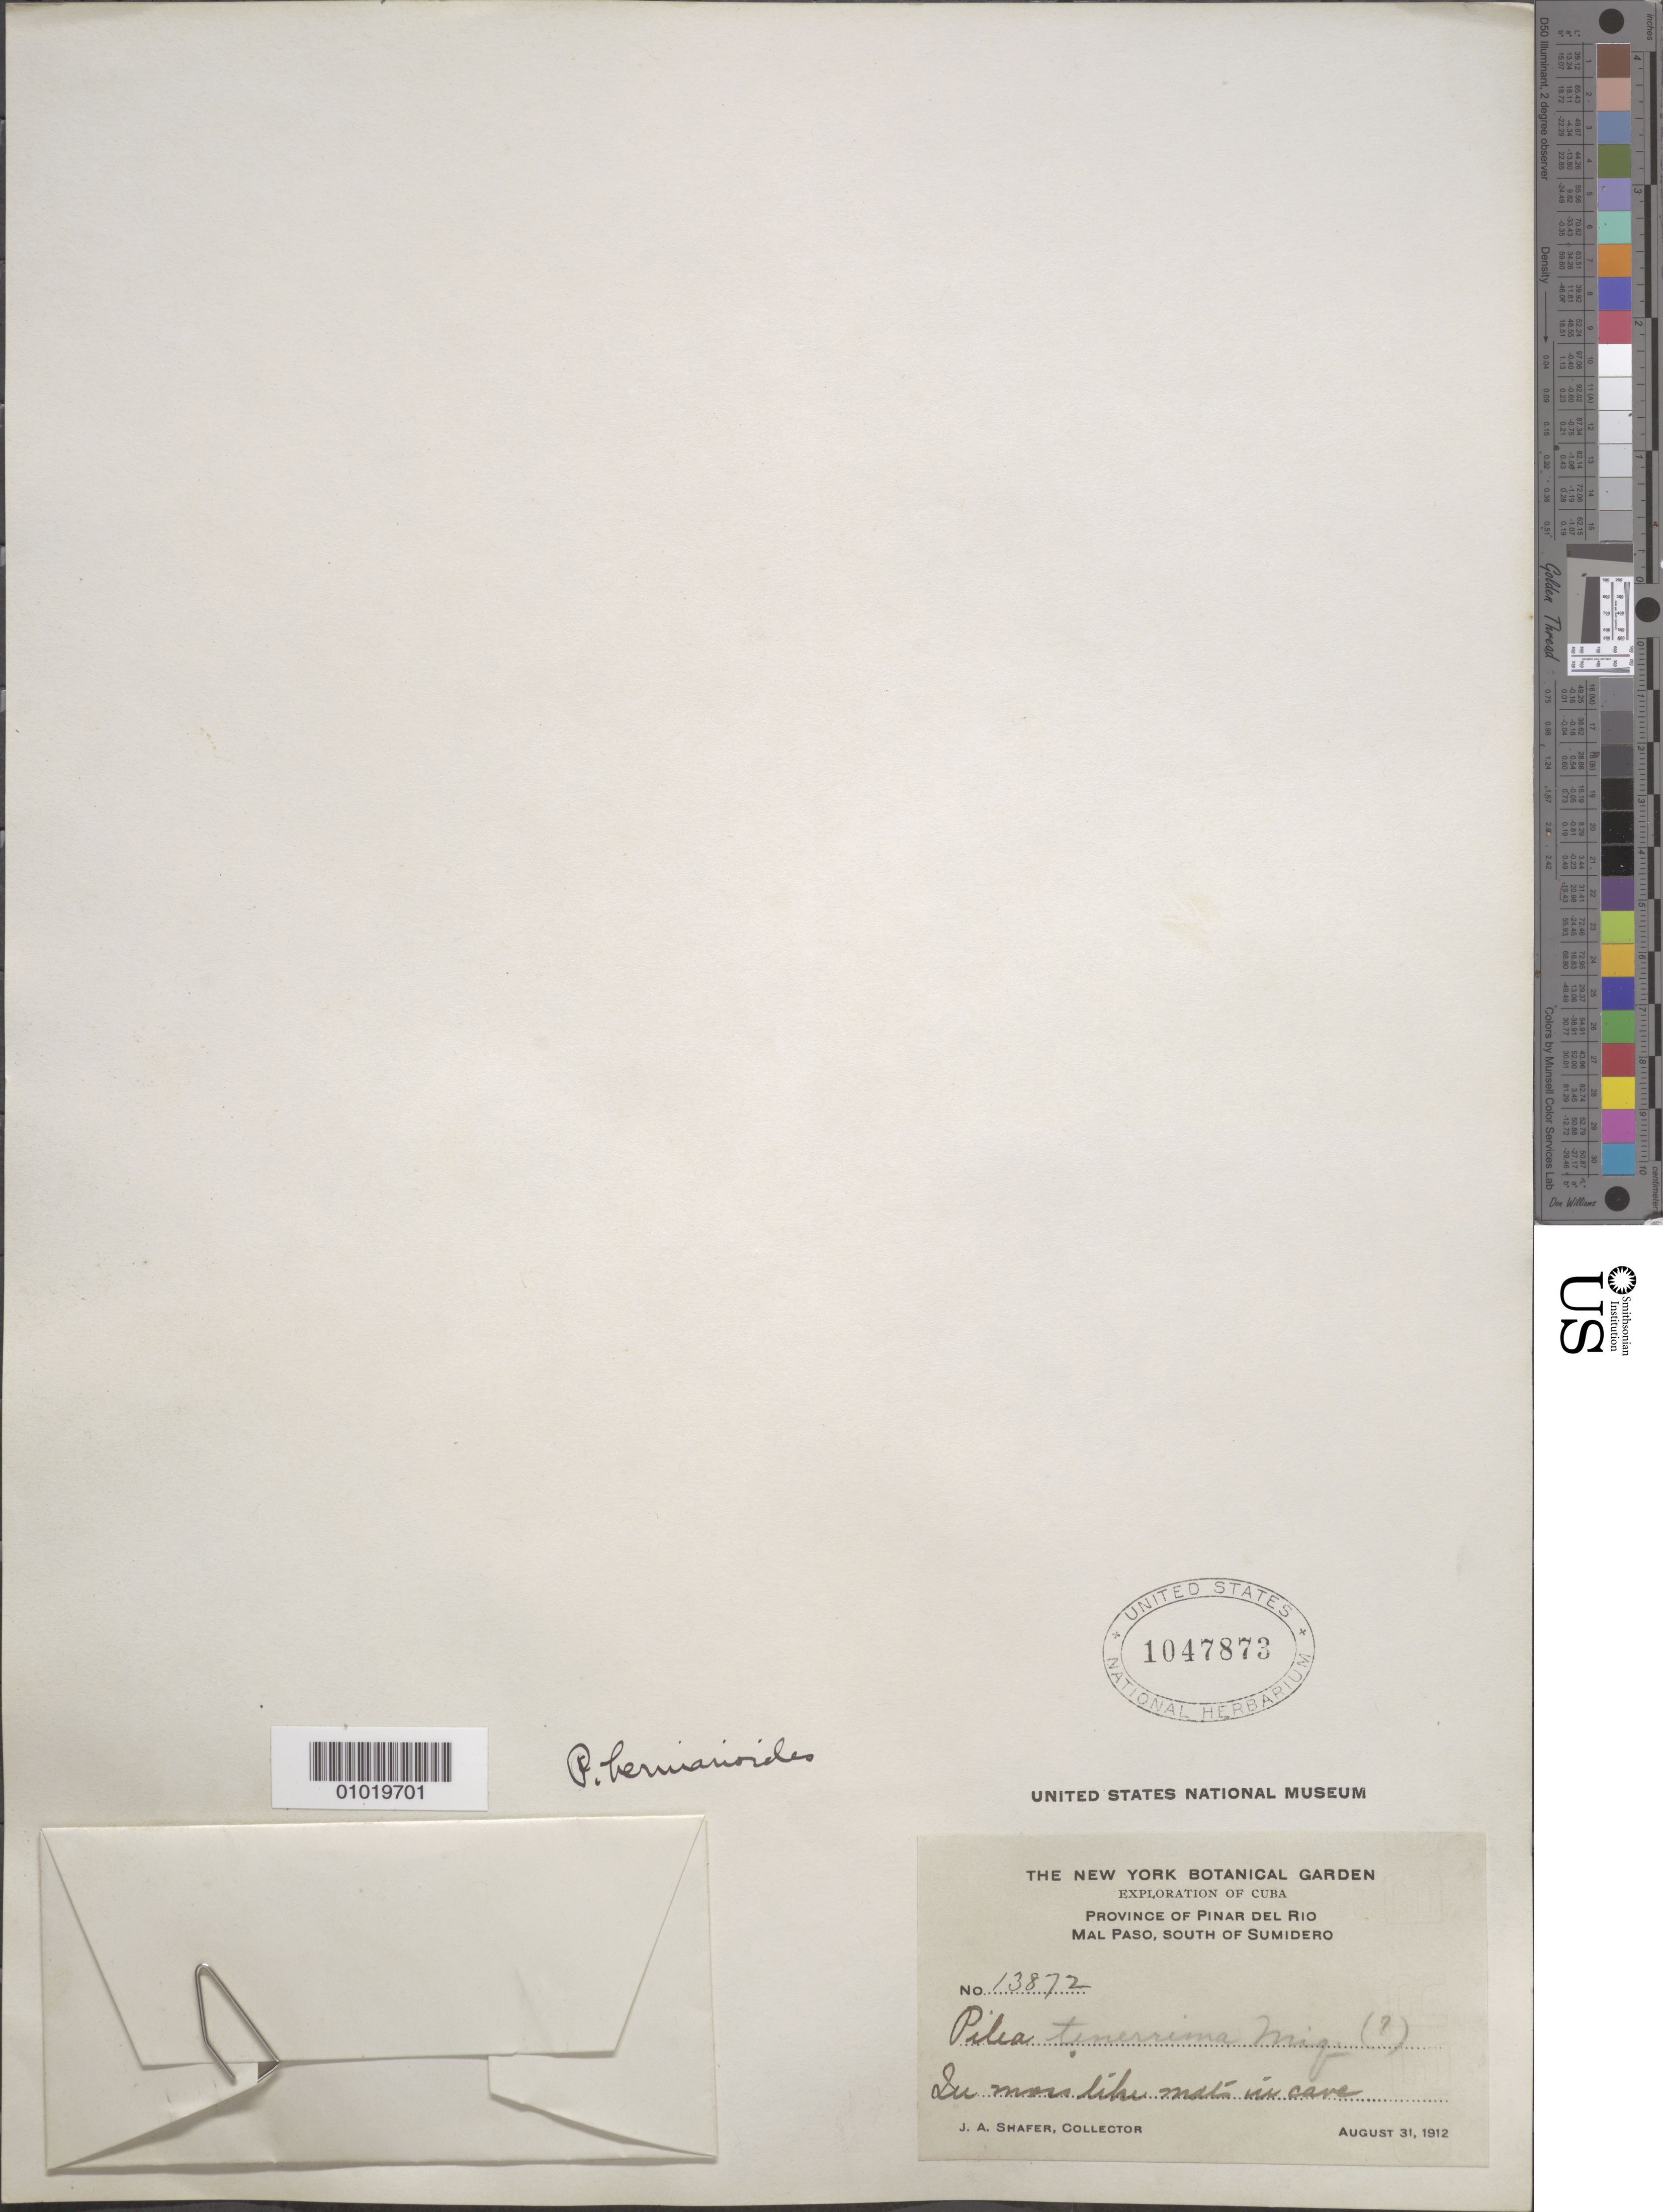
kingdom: Plantae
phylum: Tracheophyta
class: Magnoliopsida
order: Rosales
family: Urticaceae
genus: Pilea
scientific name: Pilea herniarioides var. herniarioides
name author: (Sw.) Lindl.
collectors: J. A. Shafer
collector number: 13872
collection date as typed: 31 Aug 1912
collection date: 1912-08-31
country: Cuba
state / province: Pinar del Rio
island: Cuba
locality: Mal Paso, South of Sumidero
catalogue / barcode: US 1047873